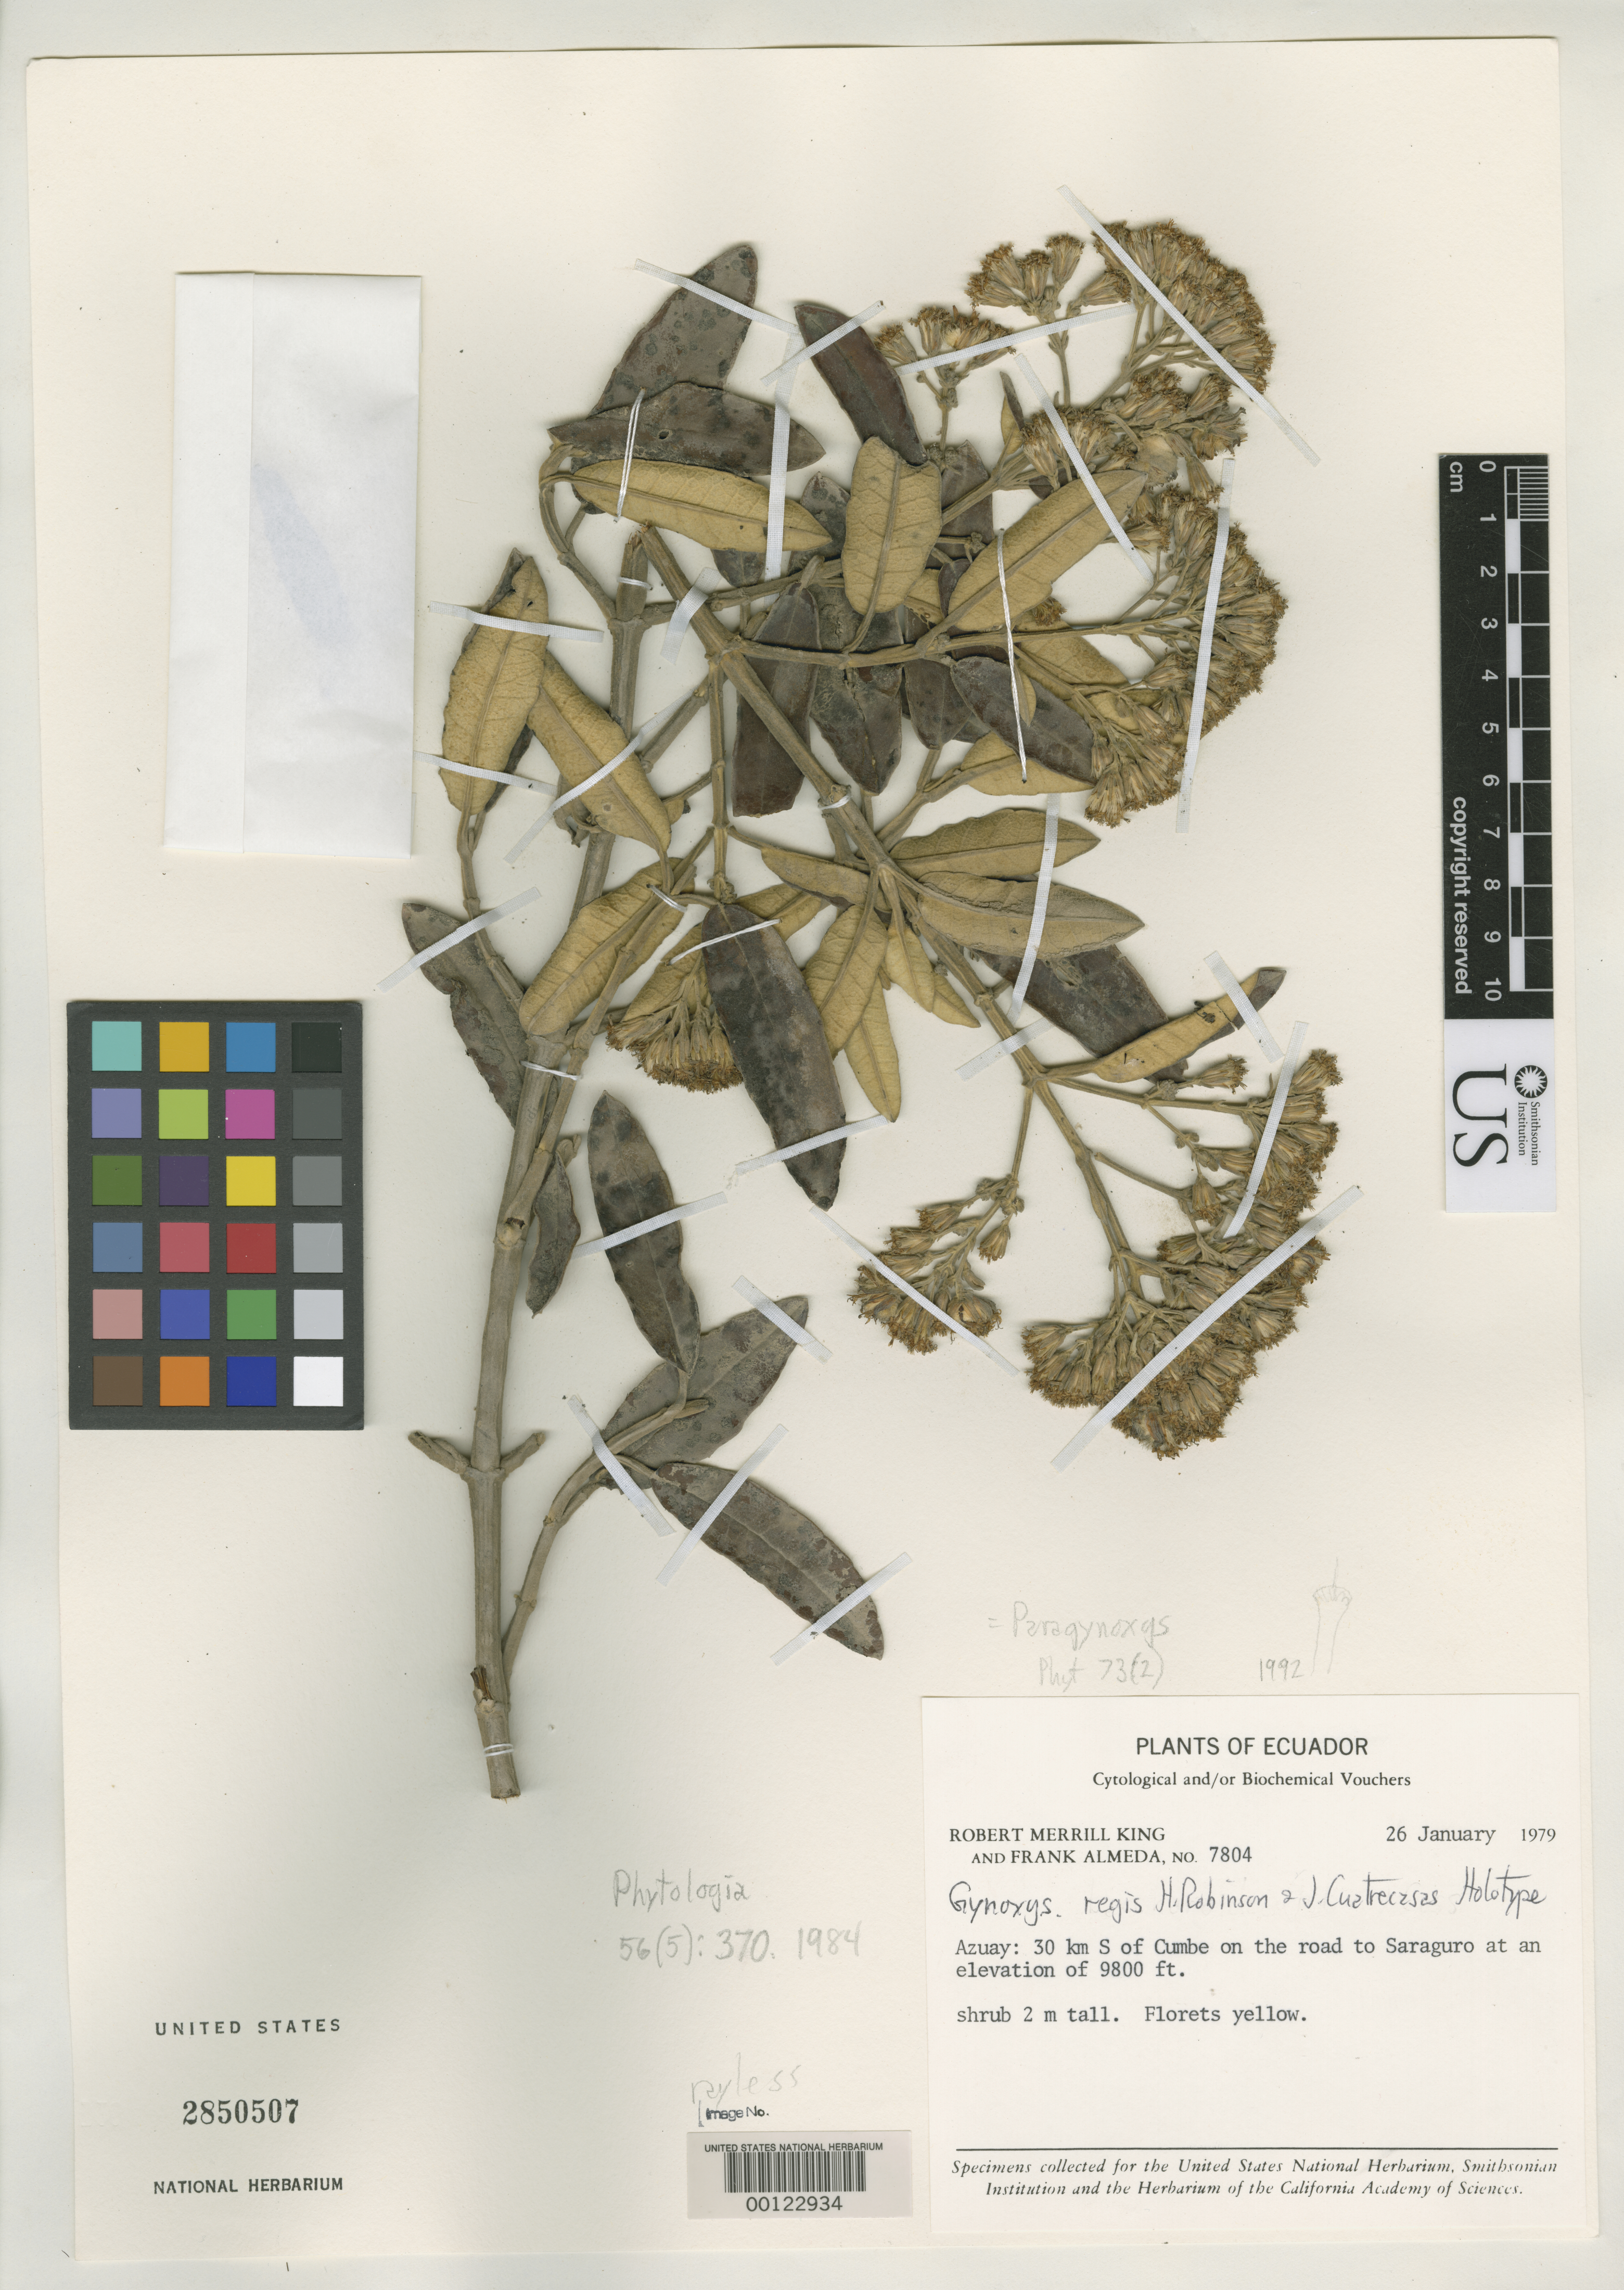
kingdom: Plantae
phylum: Tracheophyta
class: Magnoliopsida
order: Asterales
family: Asteraceae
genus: Gynoxys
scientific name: Gynoxys regis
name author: H. Rob. & Cuatrec.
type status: Holotype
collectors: R. M. King & F. Almeda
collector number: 7804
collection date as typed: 26 Jan 1979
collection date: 1979-01-26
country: Ecuador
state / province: Azuay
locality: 30 km S of Cumbe on road to Saraguro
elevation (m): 2987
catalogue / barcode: US 2850507